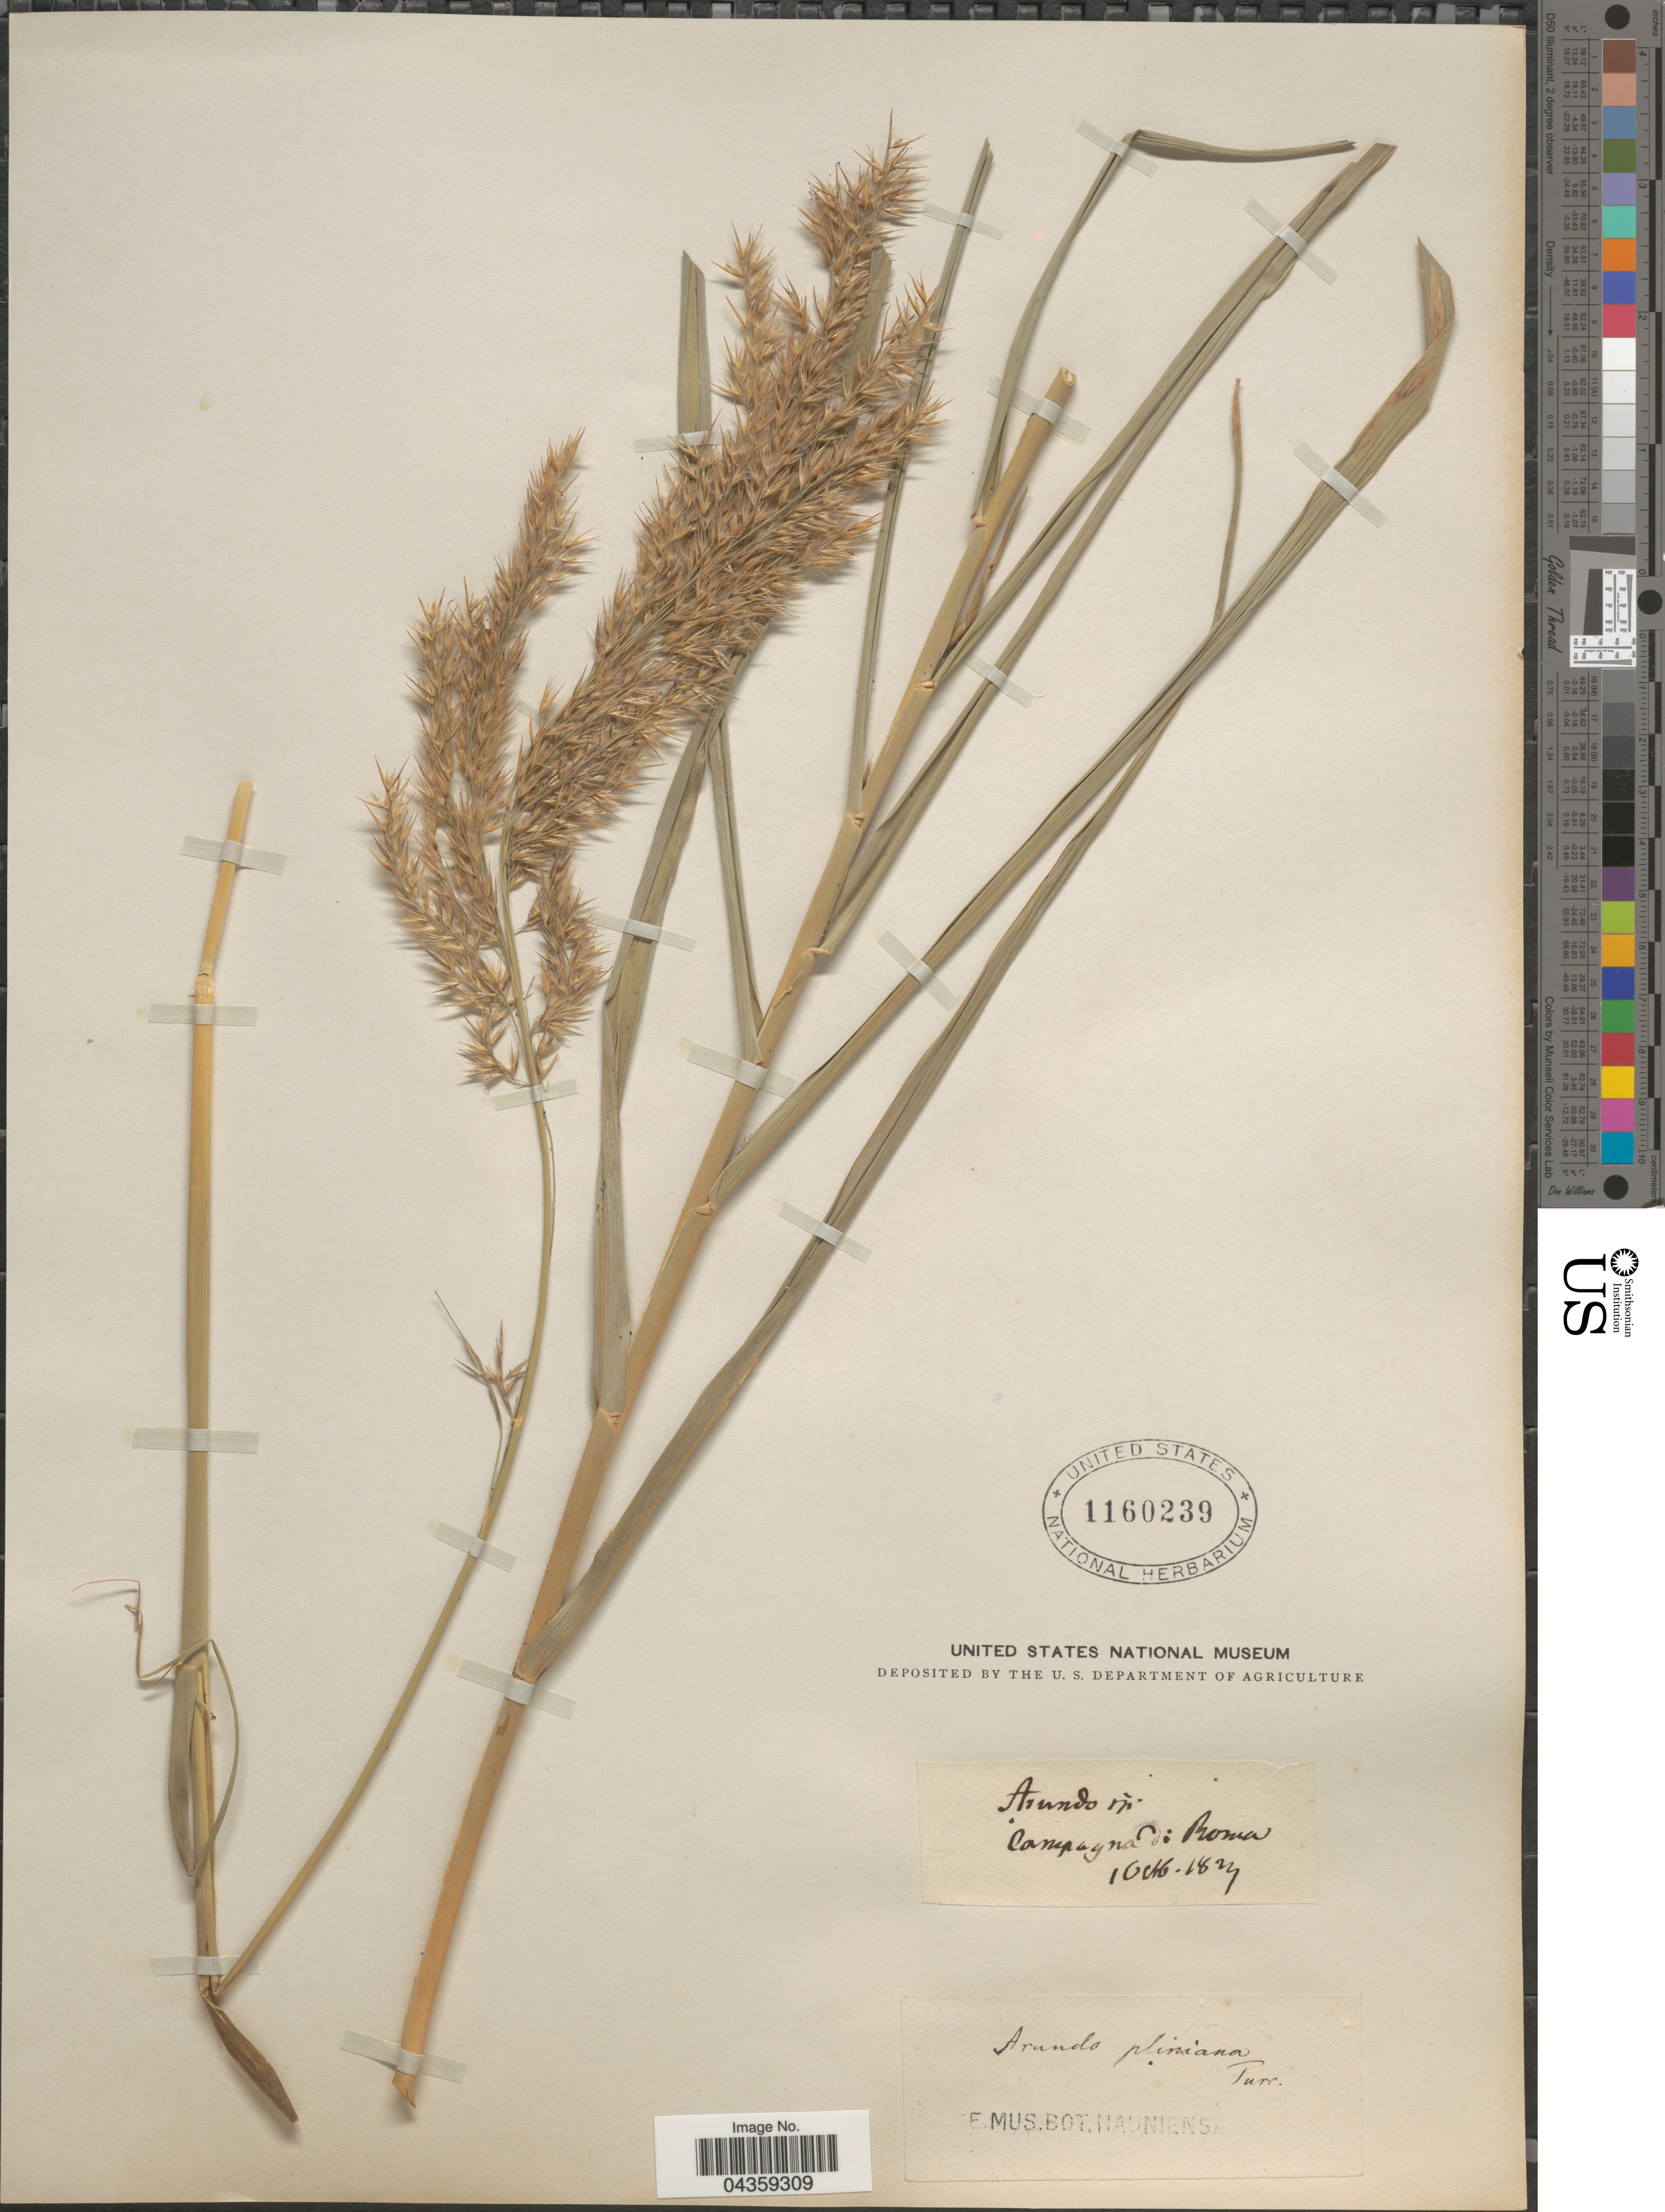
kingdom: Plantae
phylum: Tracheophyta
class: Liliopsida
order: Poales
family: Poaceae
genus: Arundo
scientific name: Arundo plinii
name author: Turra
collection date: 1827-10-10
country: Italy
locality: Campagna: Roma.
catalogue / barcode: US 1160239